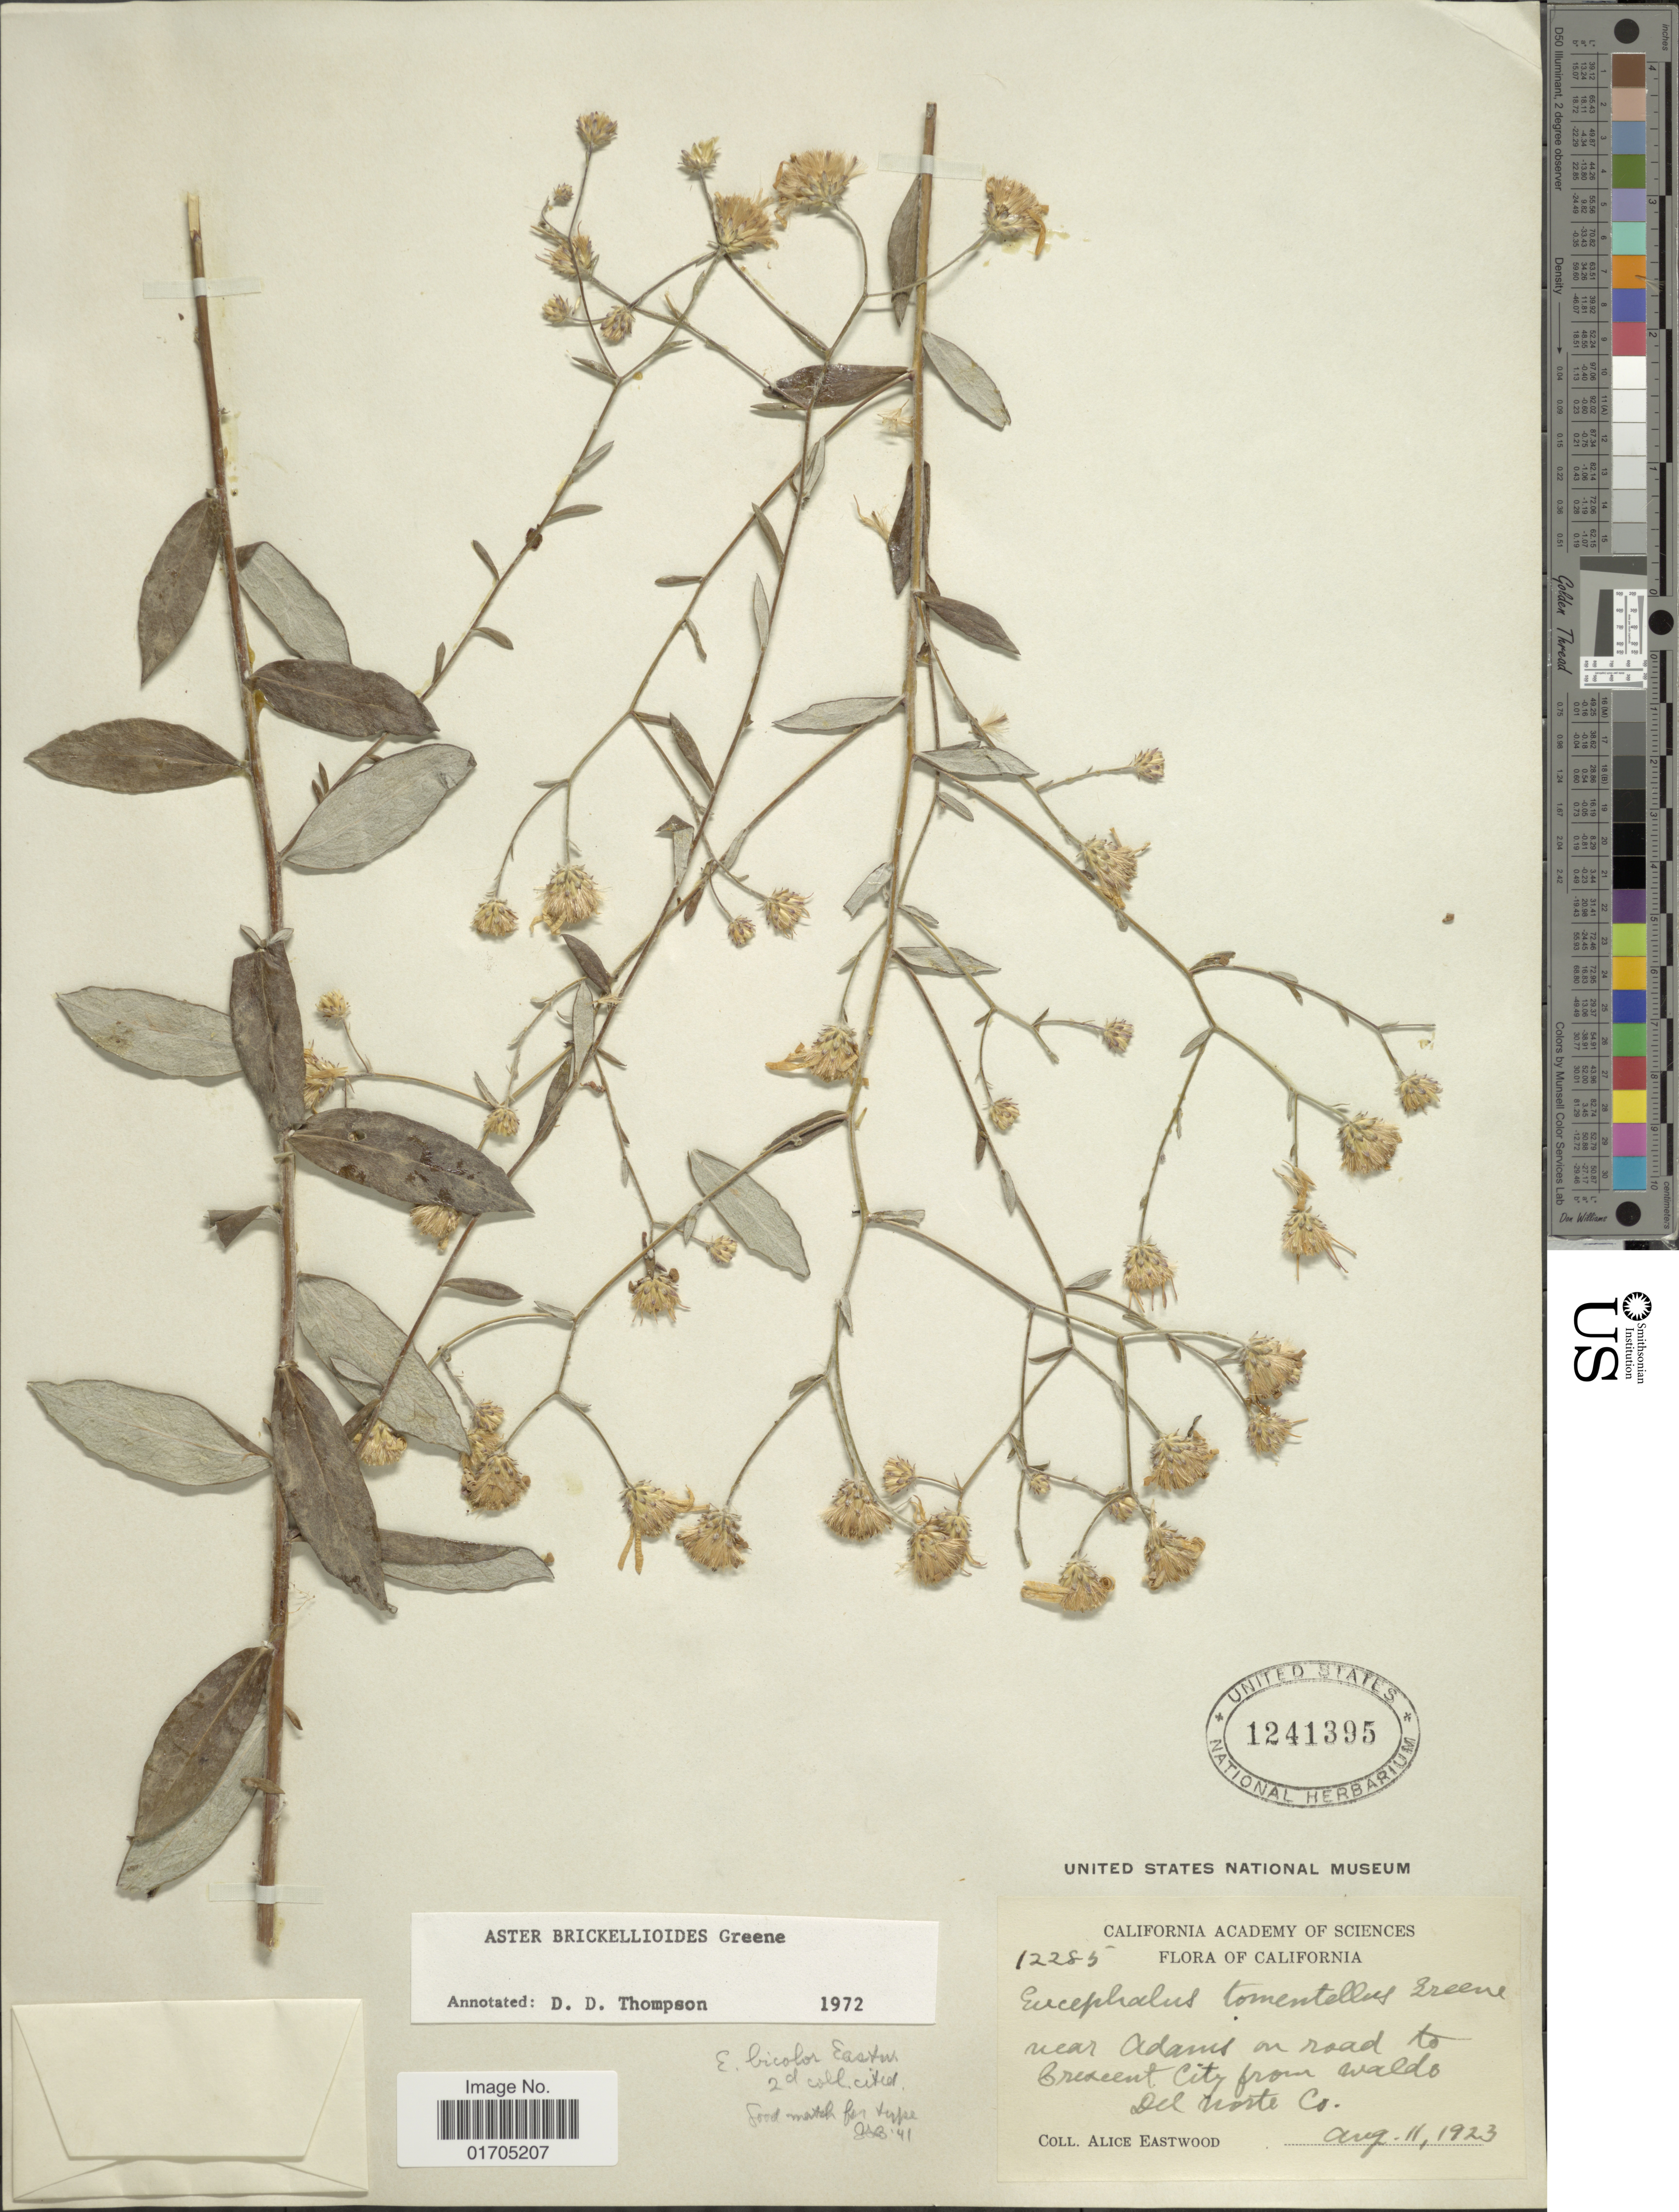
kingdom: Plantae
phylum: Tracheophyta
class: Magnoliopsida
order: Asterales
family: Asteraceae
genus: Eucephalus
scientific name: Eucephalus brickellioides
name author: G.L. Nesom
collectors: A. Eastwood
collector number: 12285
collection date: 1923-08-11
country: United States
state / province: California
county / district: Del Norte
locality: Near Adams on road to Crescent City from Waldo Del Norte Co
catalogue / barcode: US 1241395